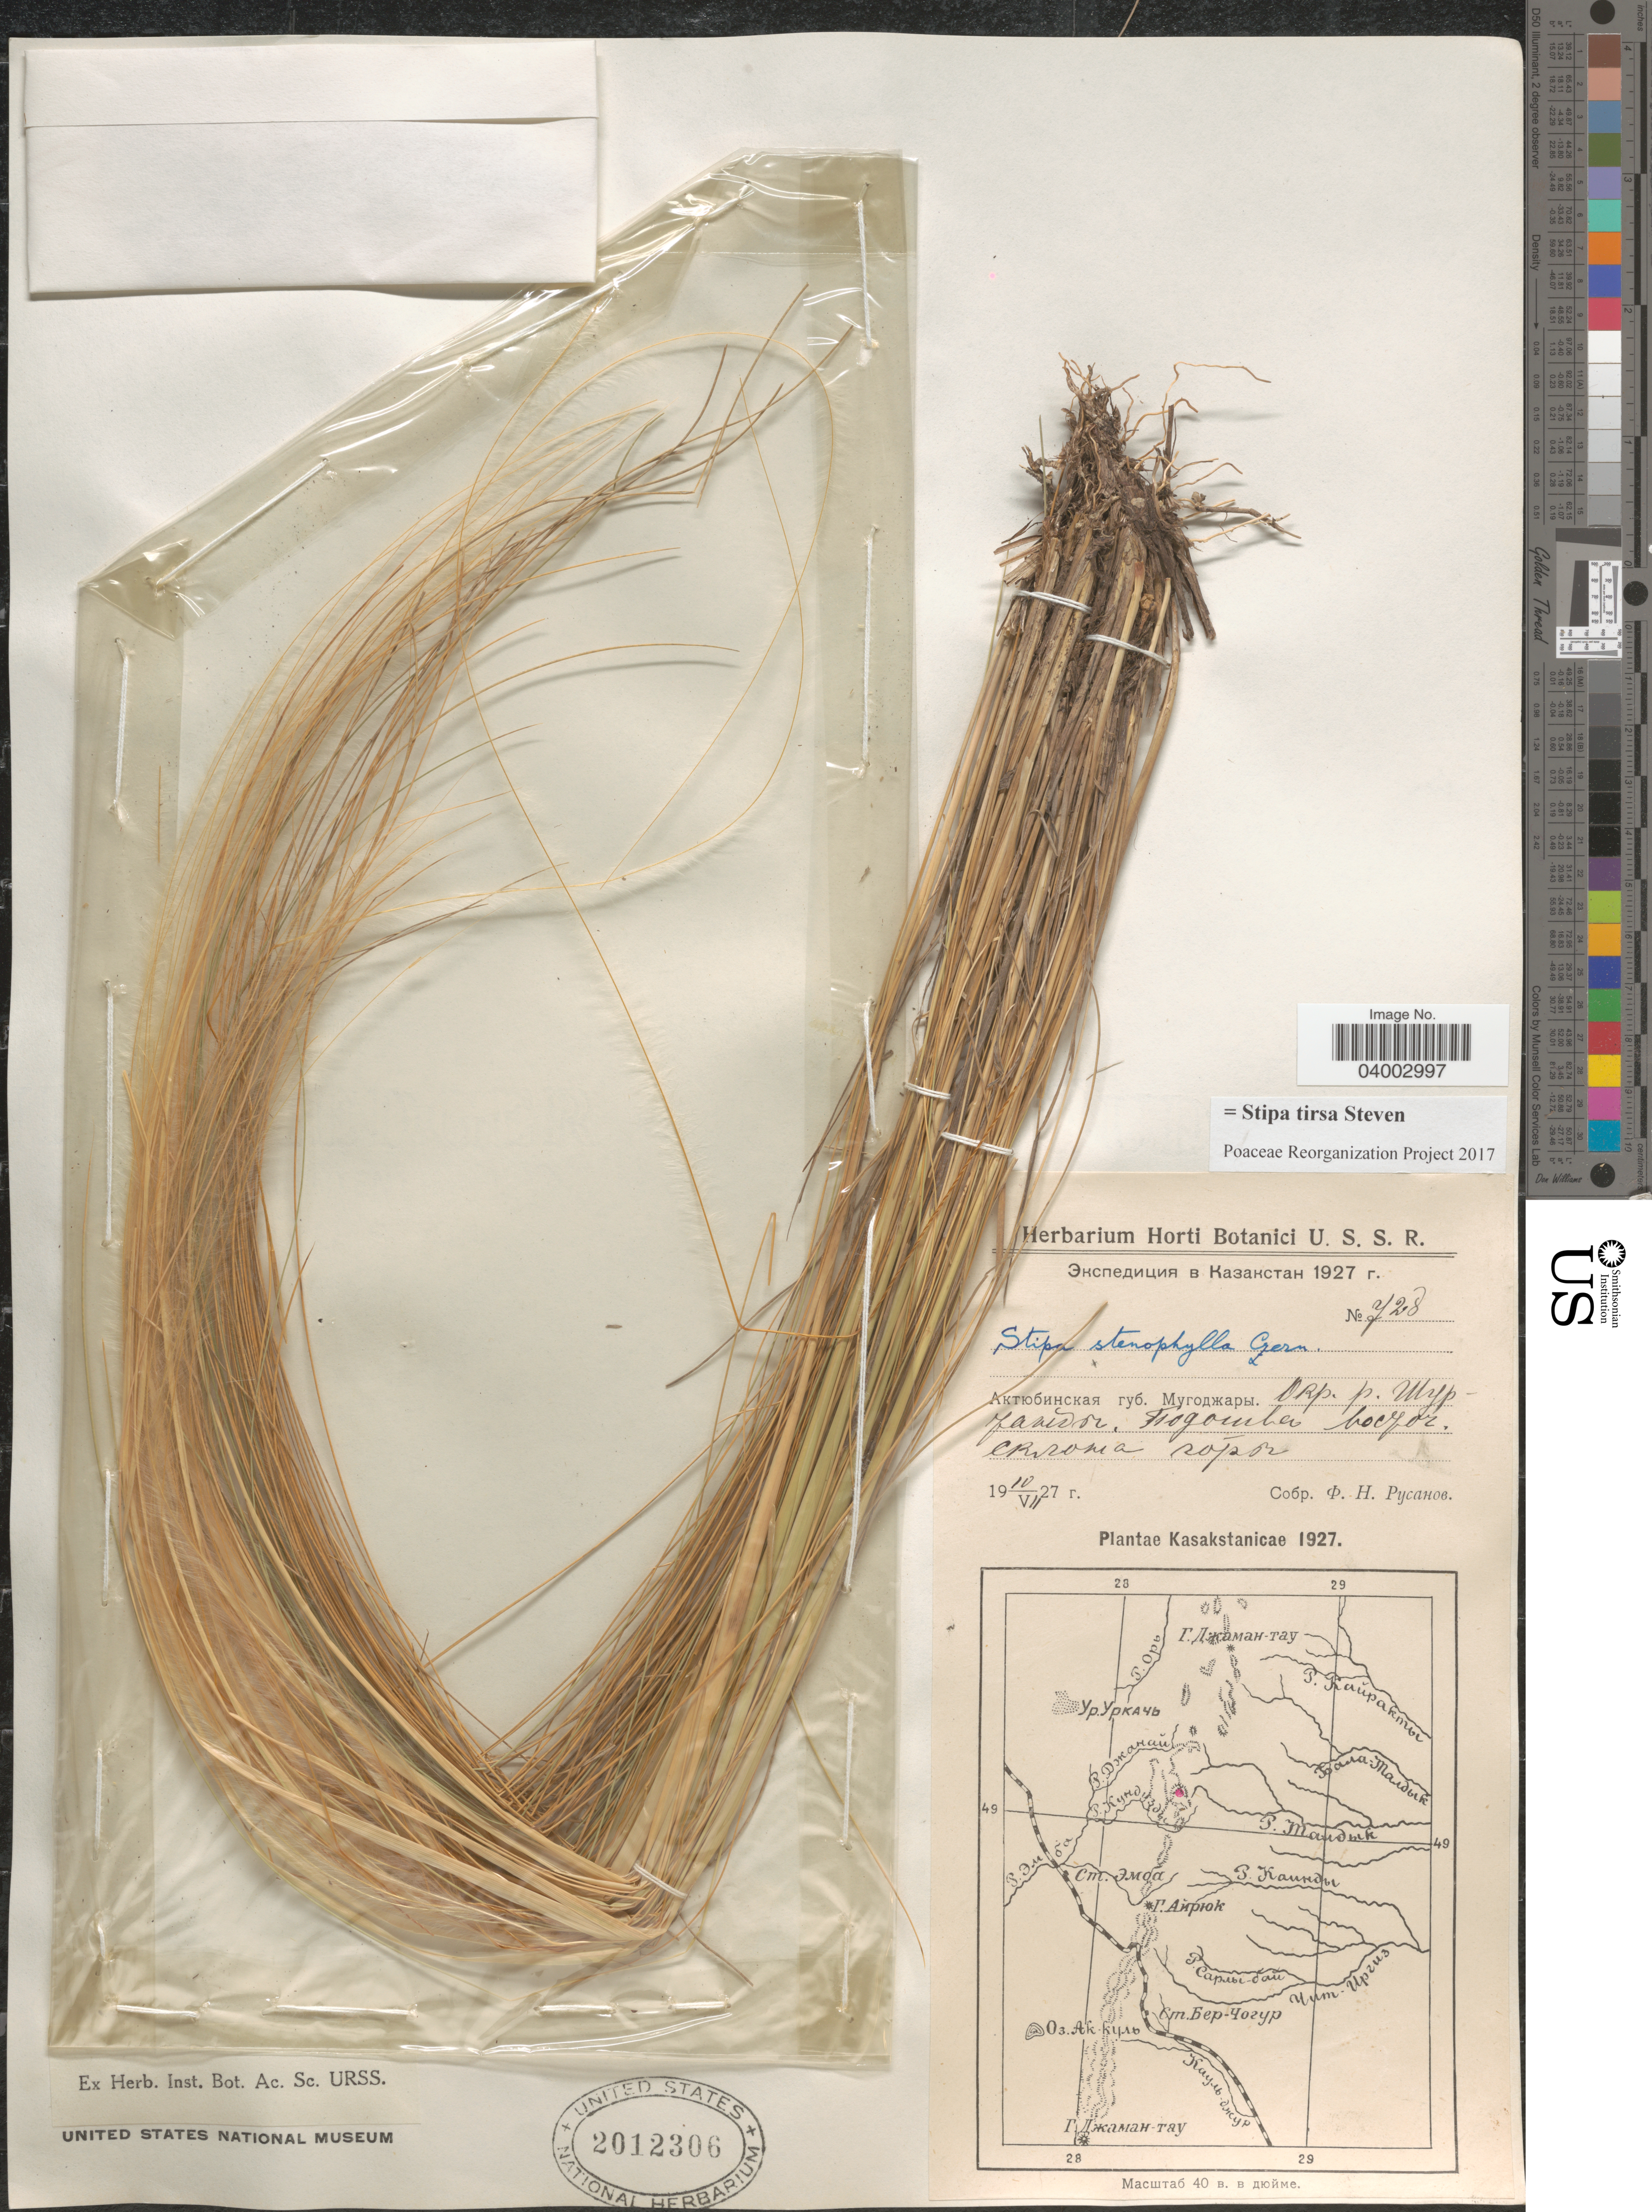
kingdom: Plantae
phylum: Tracheophyta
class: Liliopsida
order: Poales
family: Poaceae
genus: Stipa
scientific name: Stipa tirsa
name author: Steven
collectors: F. Rusanov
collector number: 728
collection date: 1927-07-10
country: Kazakhstan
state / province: Aqtobe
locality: Mugodzhary, vicinity of river Shurtandy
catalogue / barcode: US 2012306